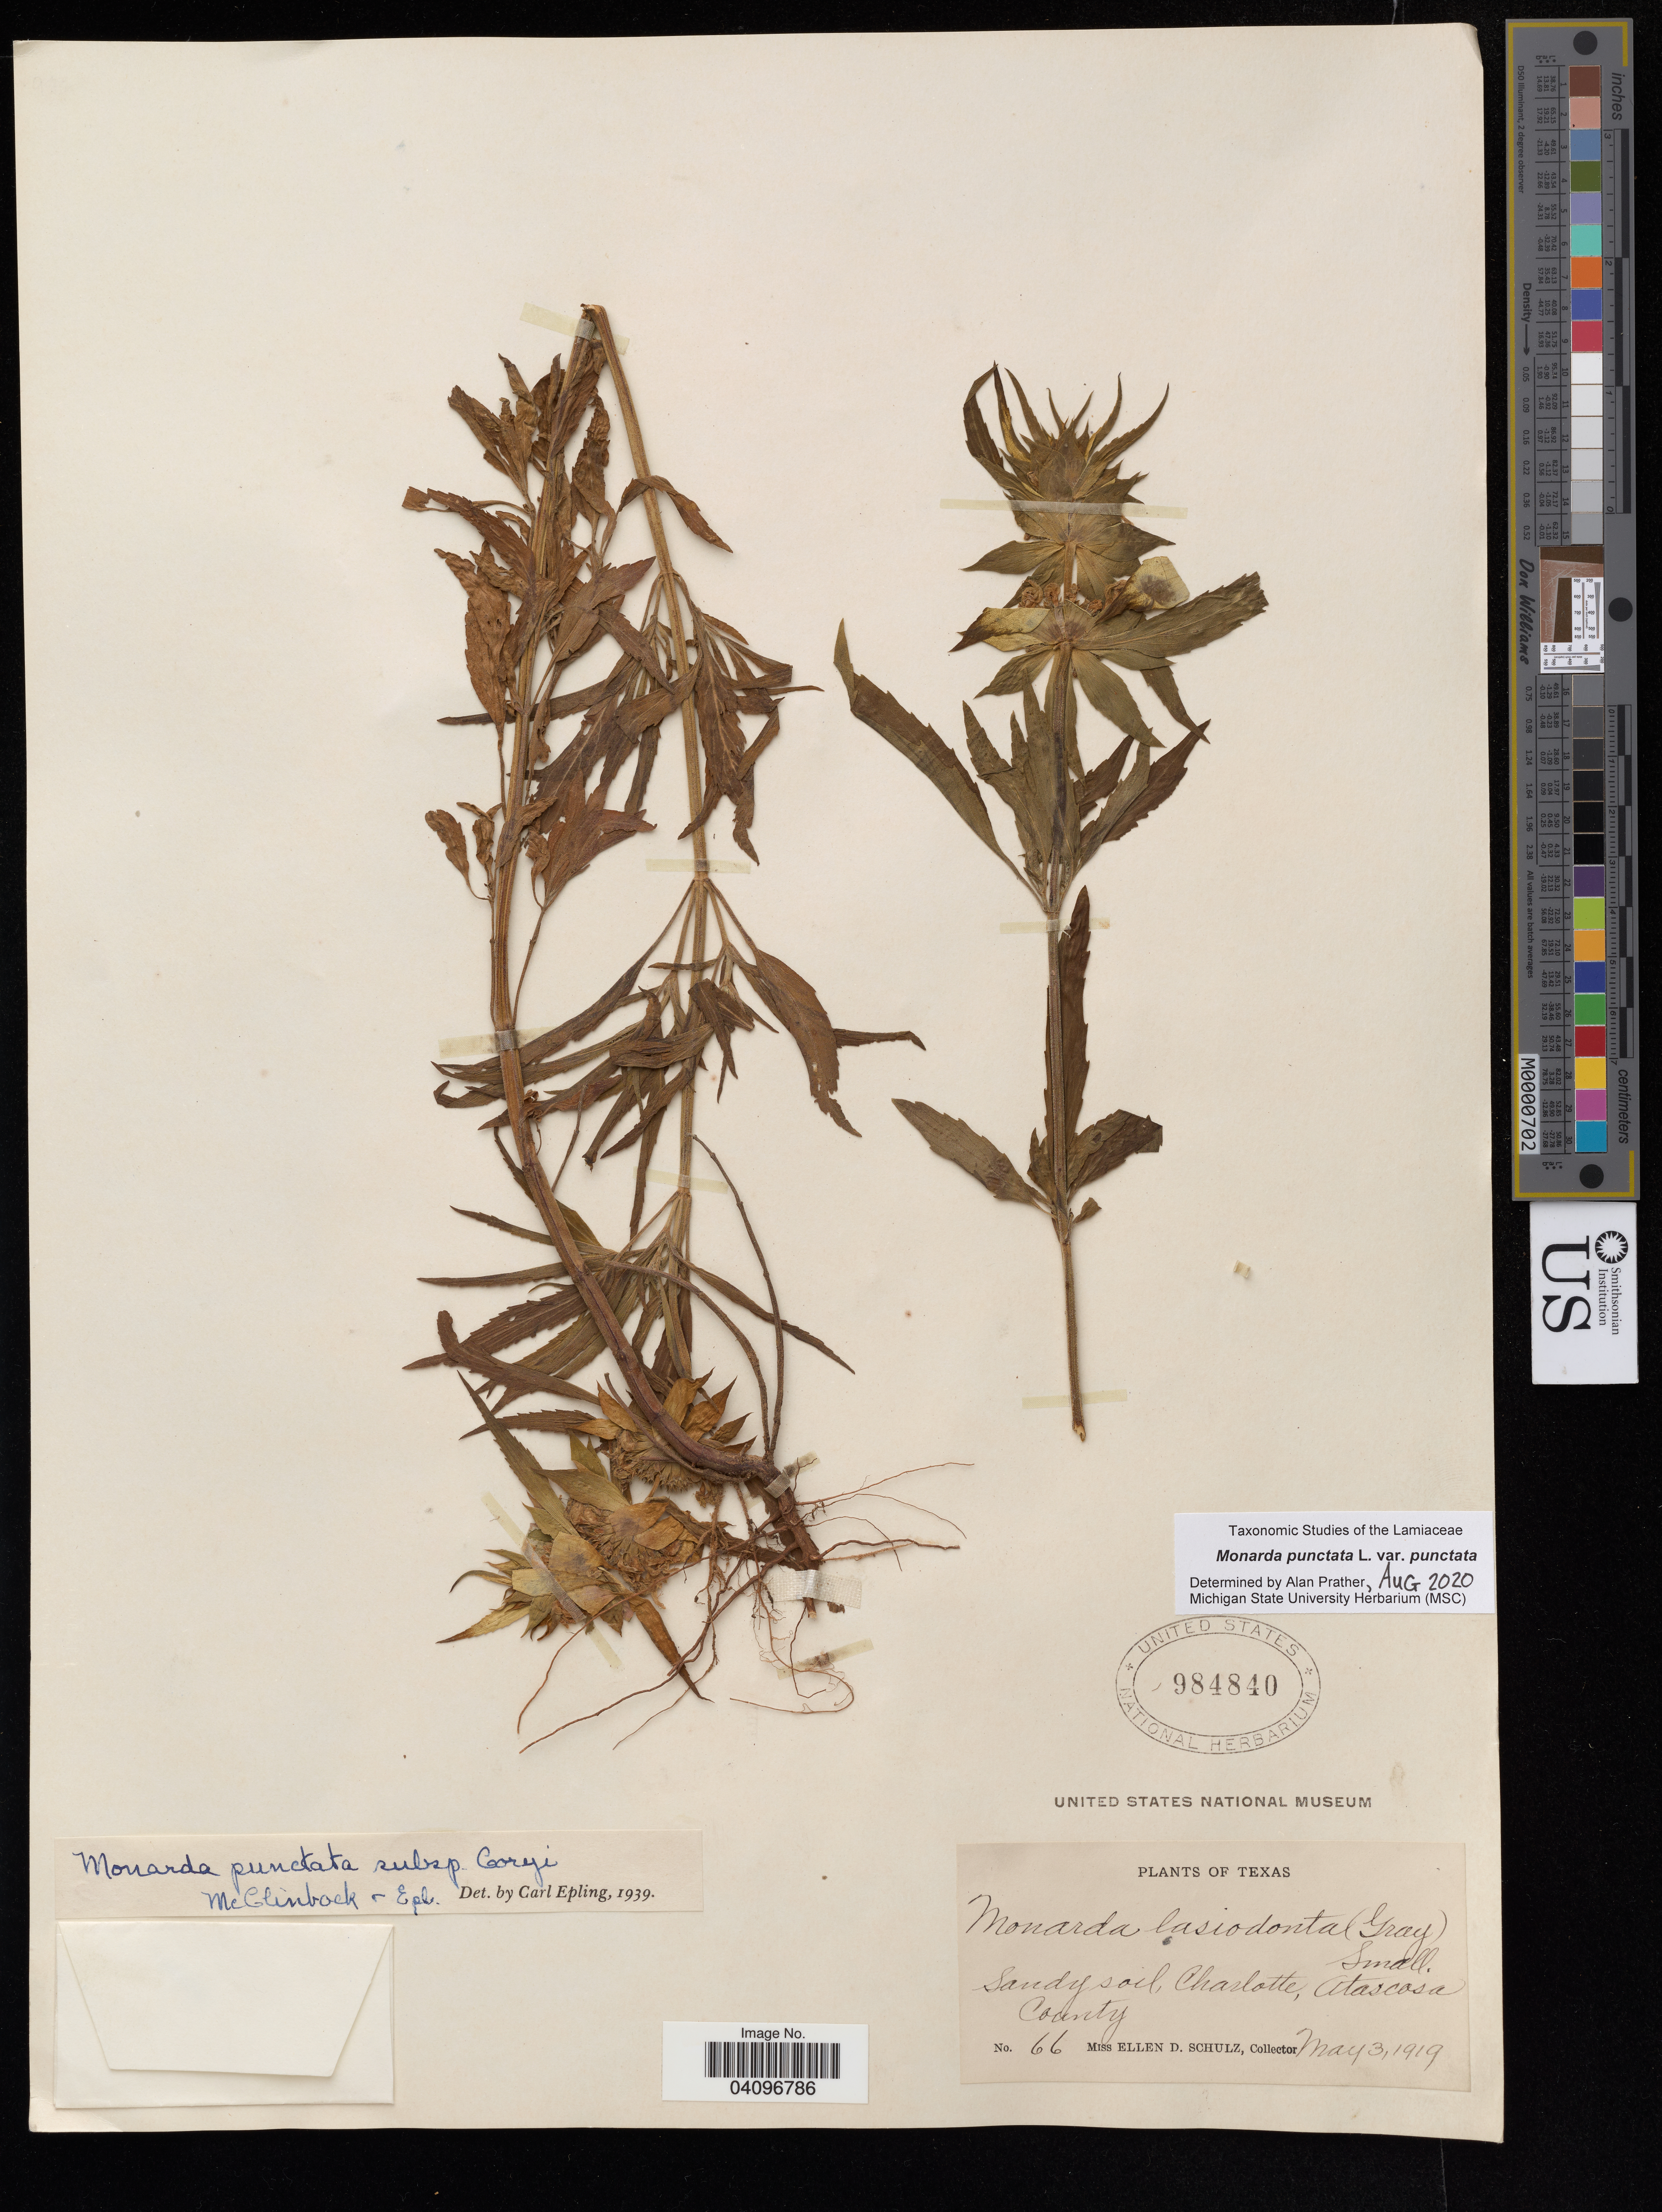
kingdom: Plantae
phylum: Tracheophyta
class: Magnoliopsida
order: Lamiales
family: Lamiaceae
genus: Monarda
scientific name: Monarda punctata var. punctata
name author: L.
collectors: E. D. Schulz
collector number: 66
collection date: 1919-05-03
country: United States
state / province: Texas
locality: Charlotte, Atascosa County.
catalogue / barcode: US 984840